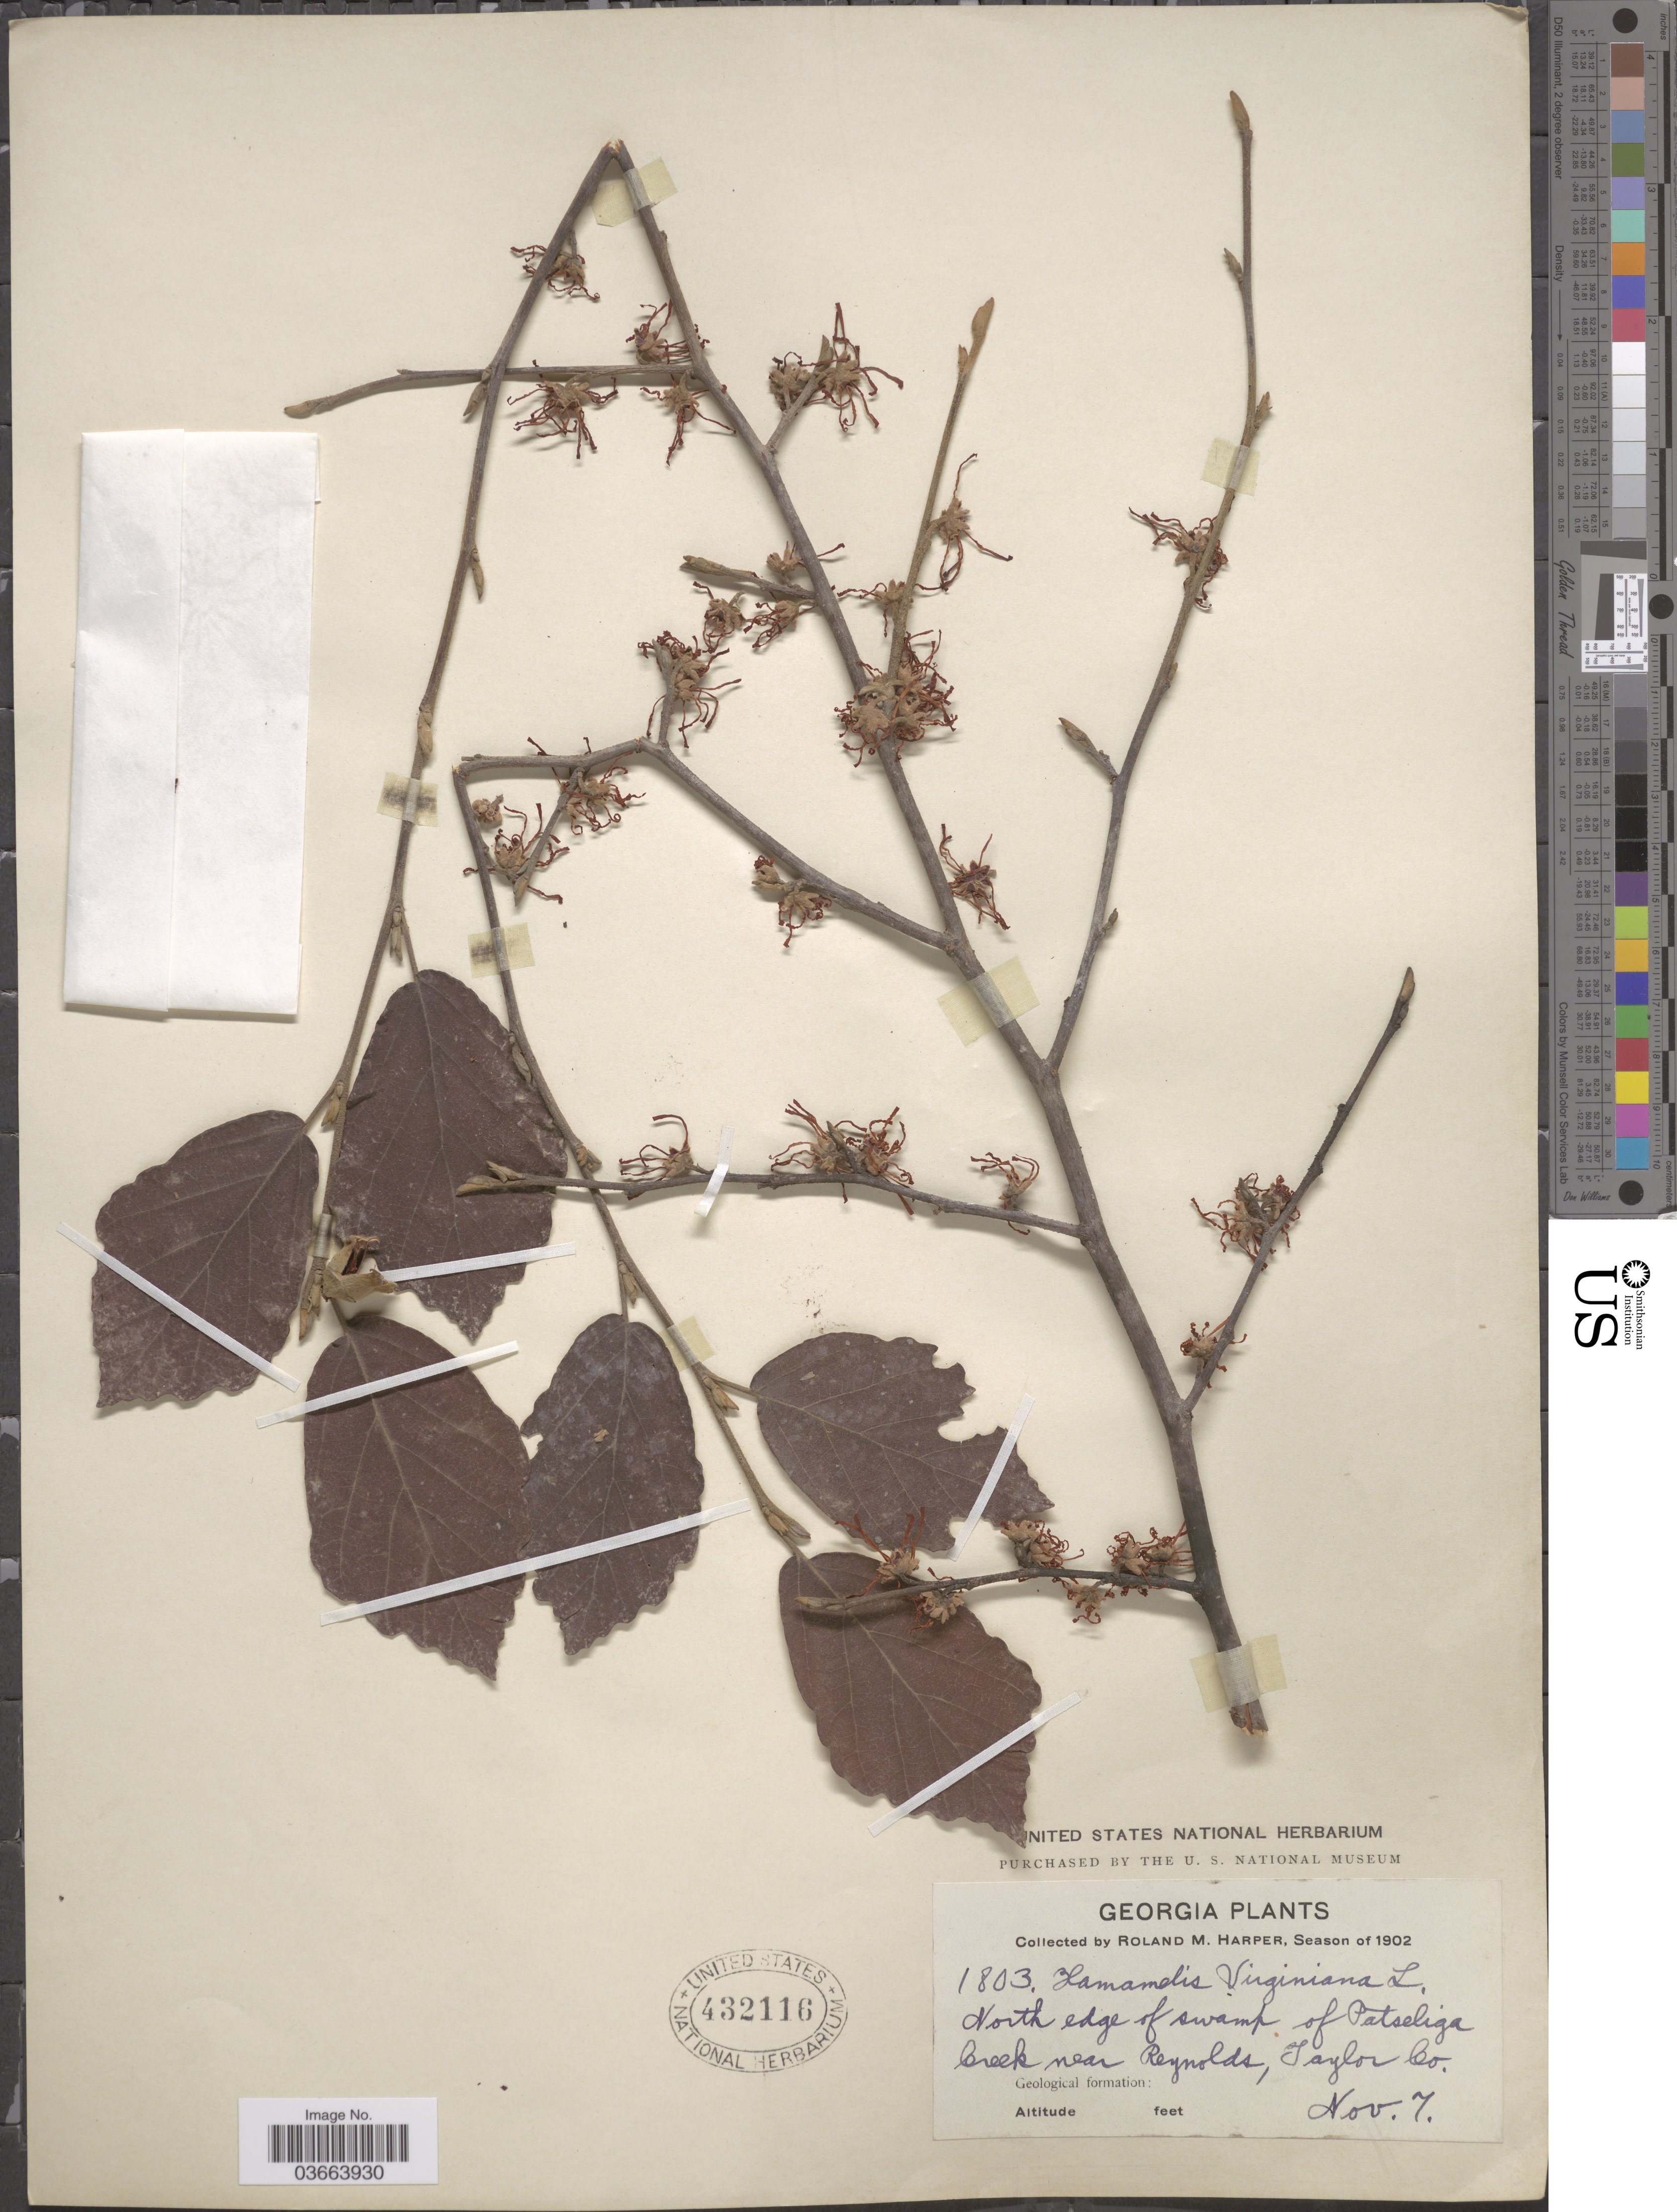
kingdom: Plantae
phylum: Tracheophyta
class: Magnoliopsida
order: Saxifragales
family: Hamamelidaceae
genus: Hamamelis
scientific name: Hamamelis virginiana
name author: L.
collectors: R. M. Harper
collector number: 1803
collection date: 1902-11-07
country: United States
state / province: Georgia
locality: North edge of swamp of Patseliga Creek near Reynolds, Taylor Co.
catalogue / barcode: US 432116